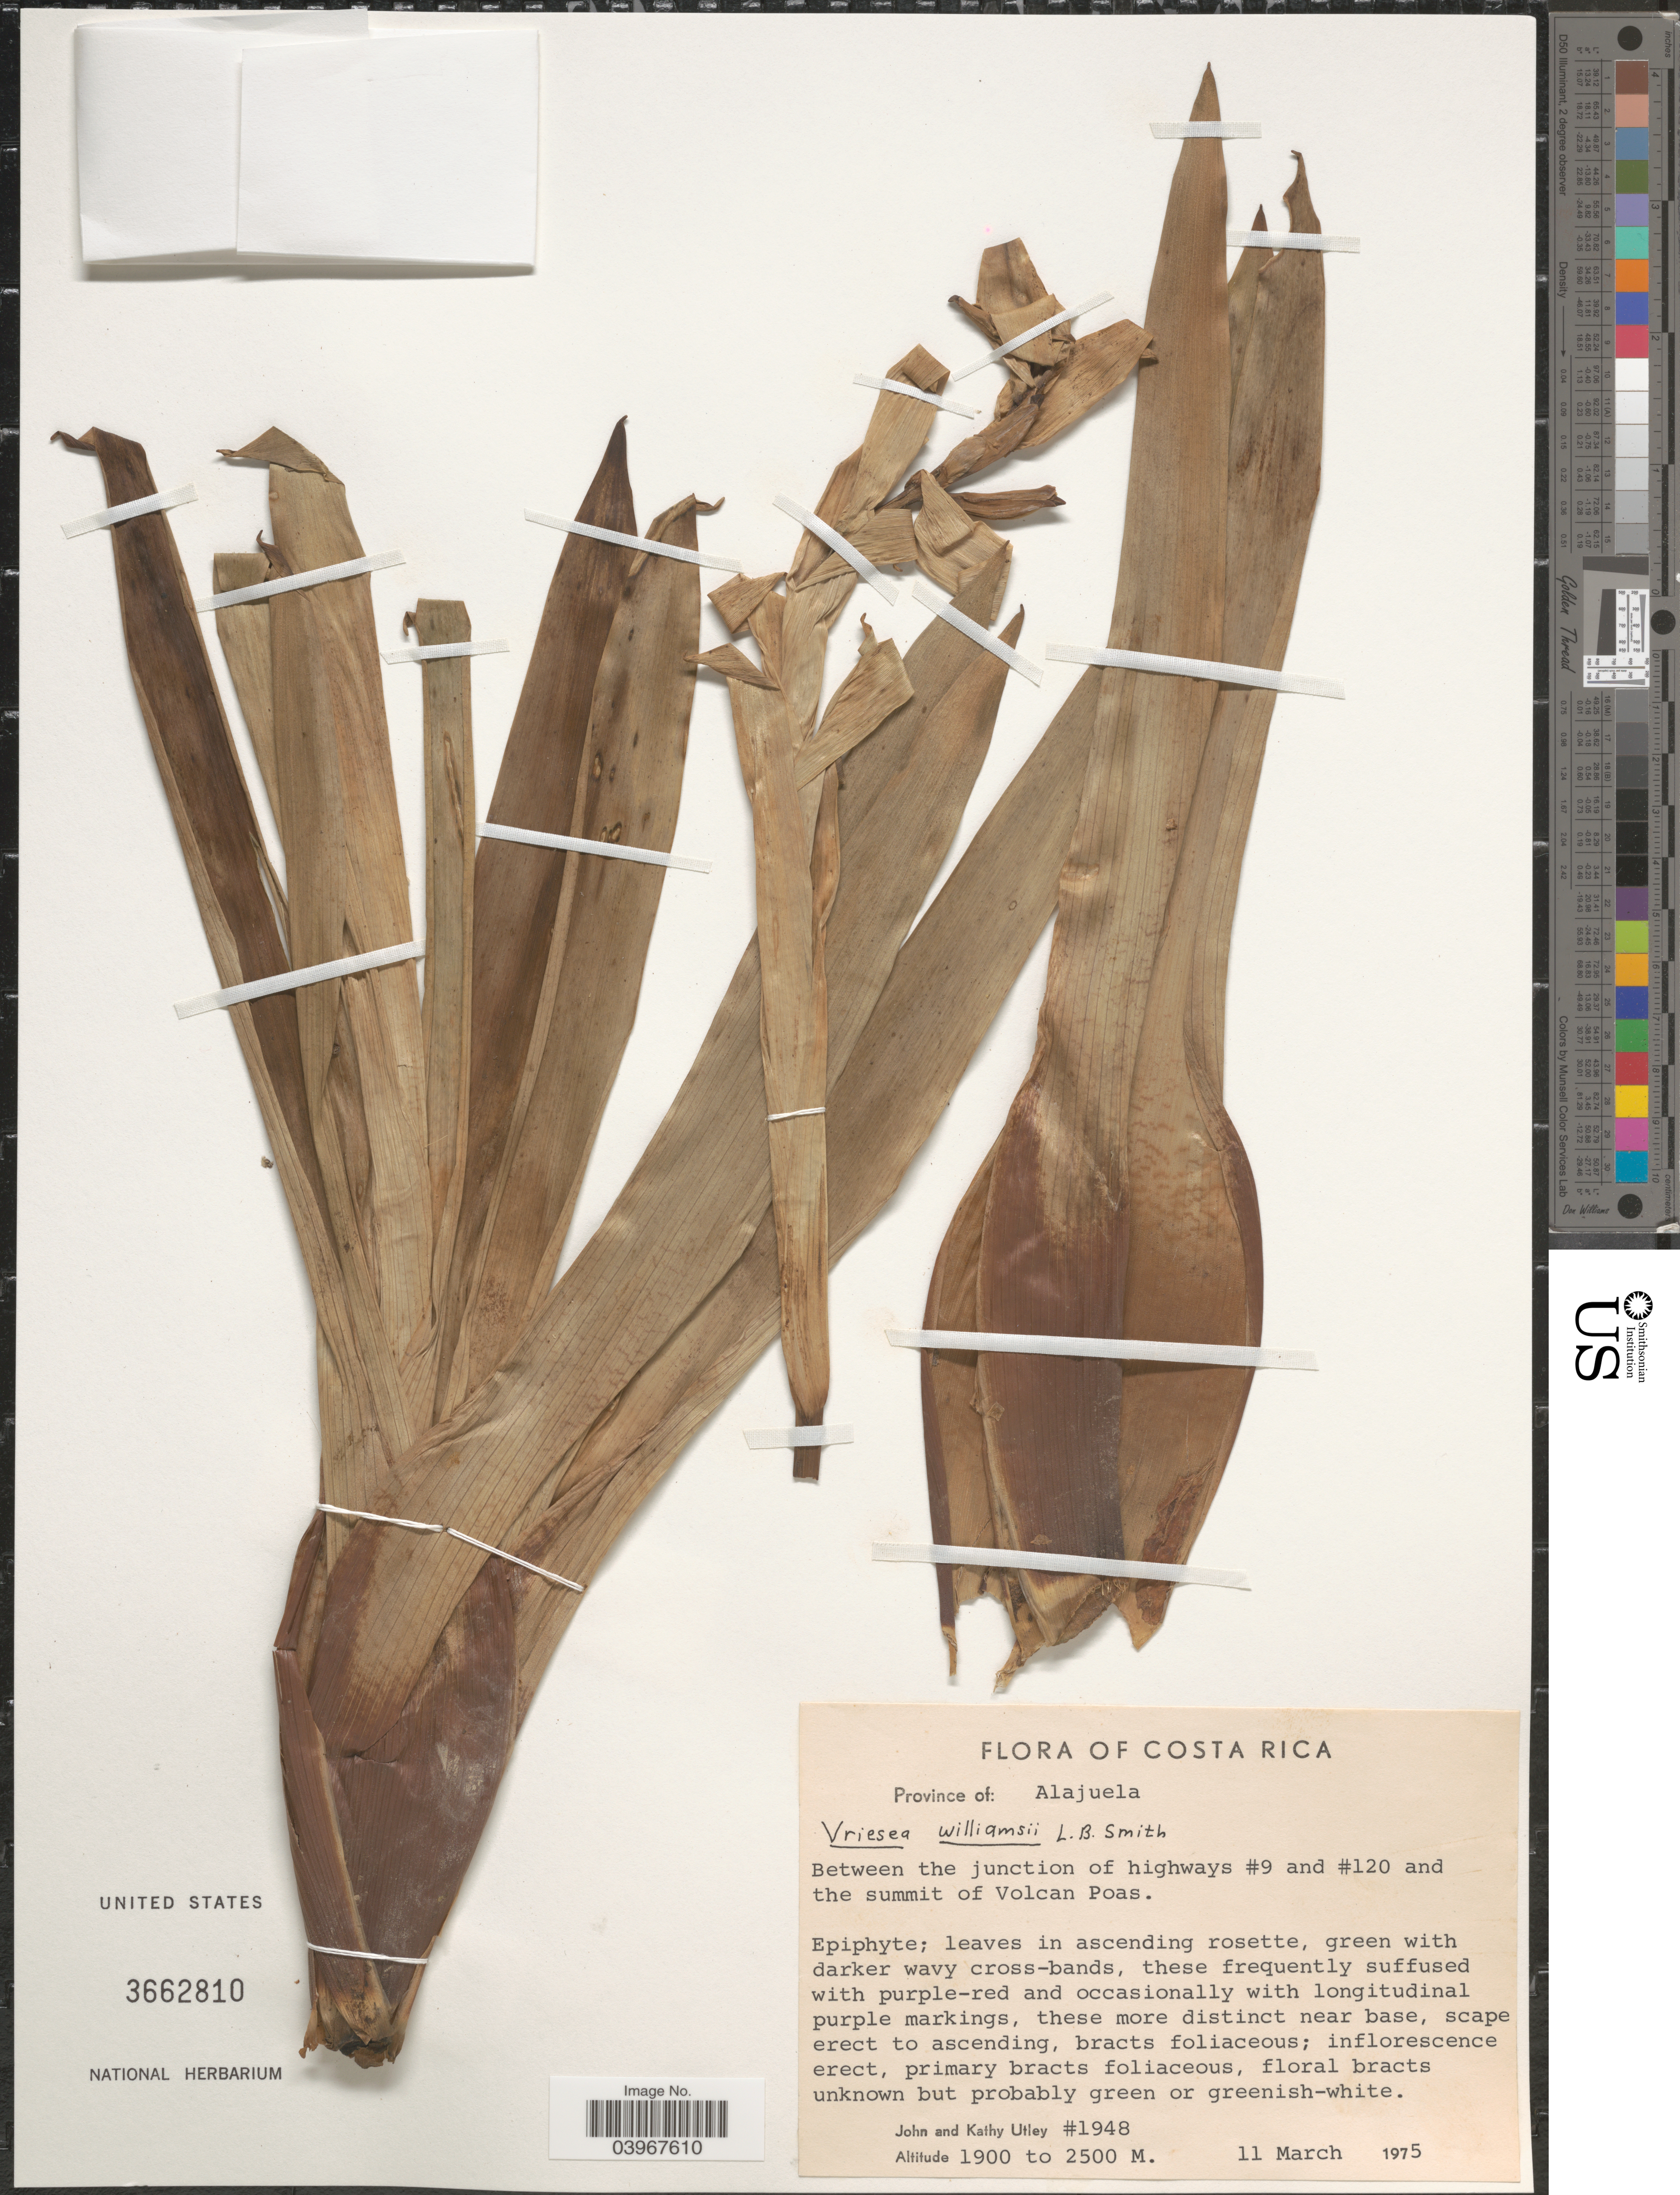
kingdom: Plantae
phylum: Tracheophyta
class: Liliopsida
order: Poales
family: Bromeliaceae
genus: Werauhia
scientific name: Werauhia williamsii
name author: (L.B. Sm.) J.R. Grant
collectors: J. F. Utley & K. Burt-Utley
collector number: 1948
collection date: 1975-03-11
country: Costa Rica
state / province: Alajuela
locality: Between the junction of highways #9 and #120 and the summit of Volcan Poas.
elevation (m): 1900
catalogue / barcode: US 3662810